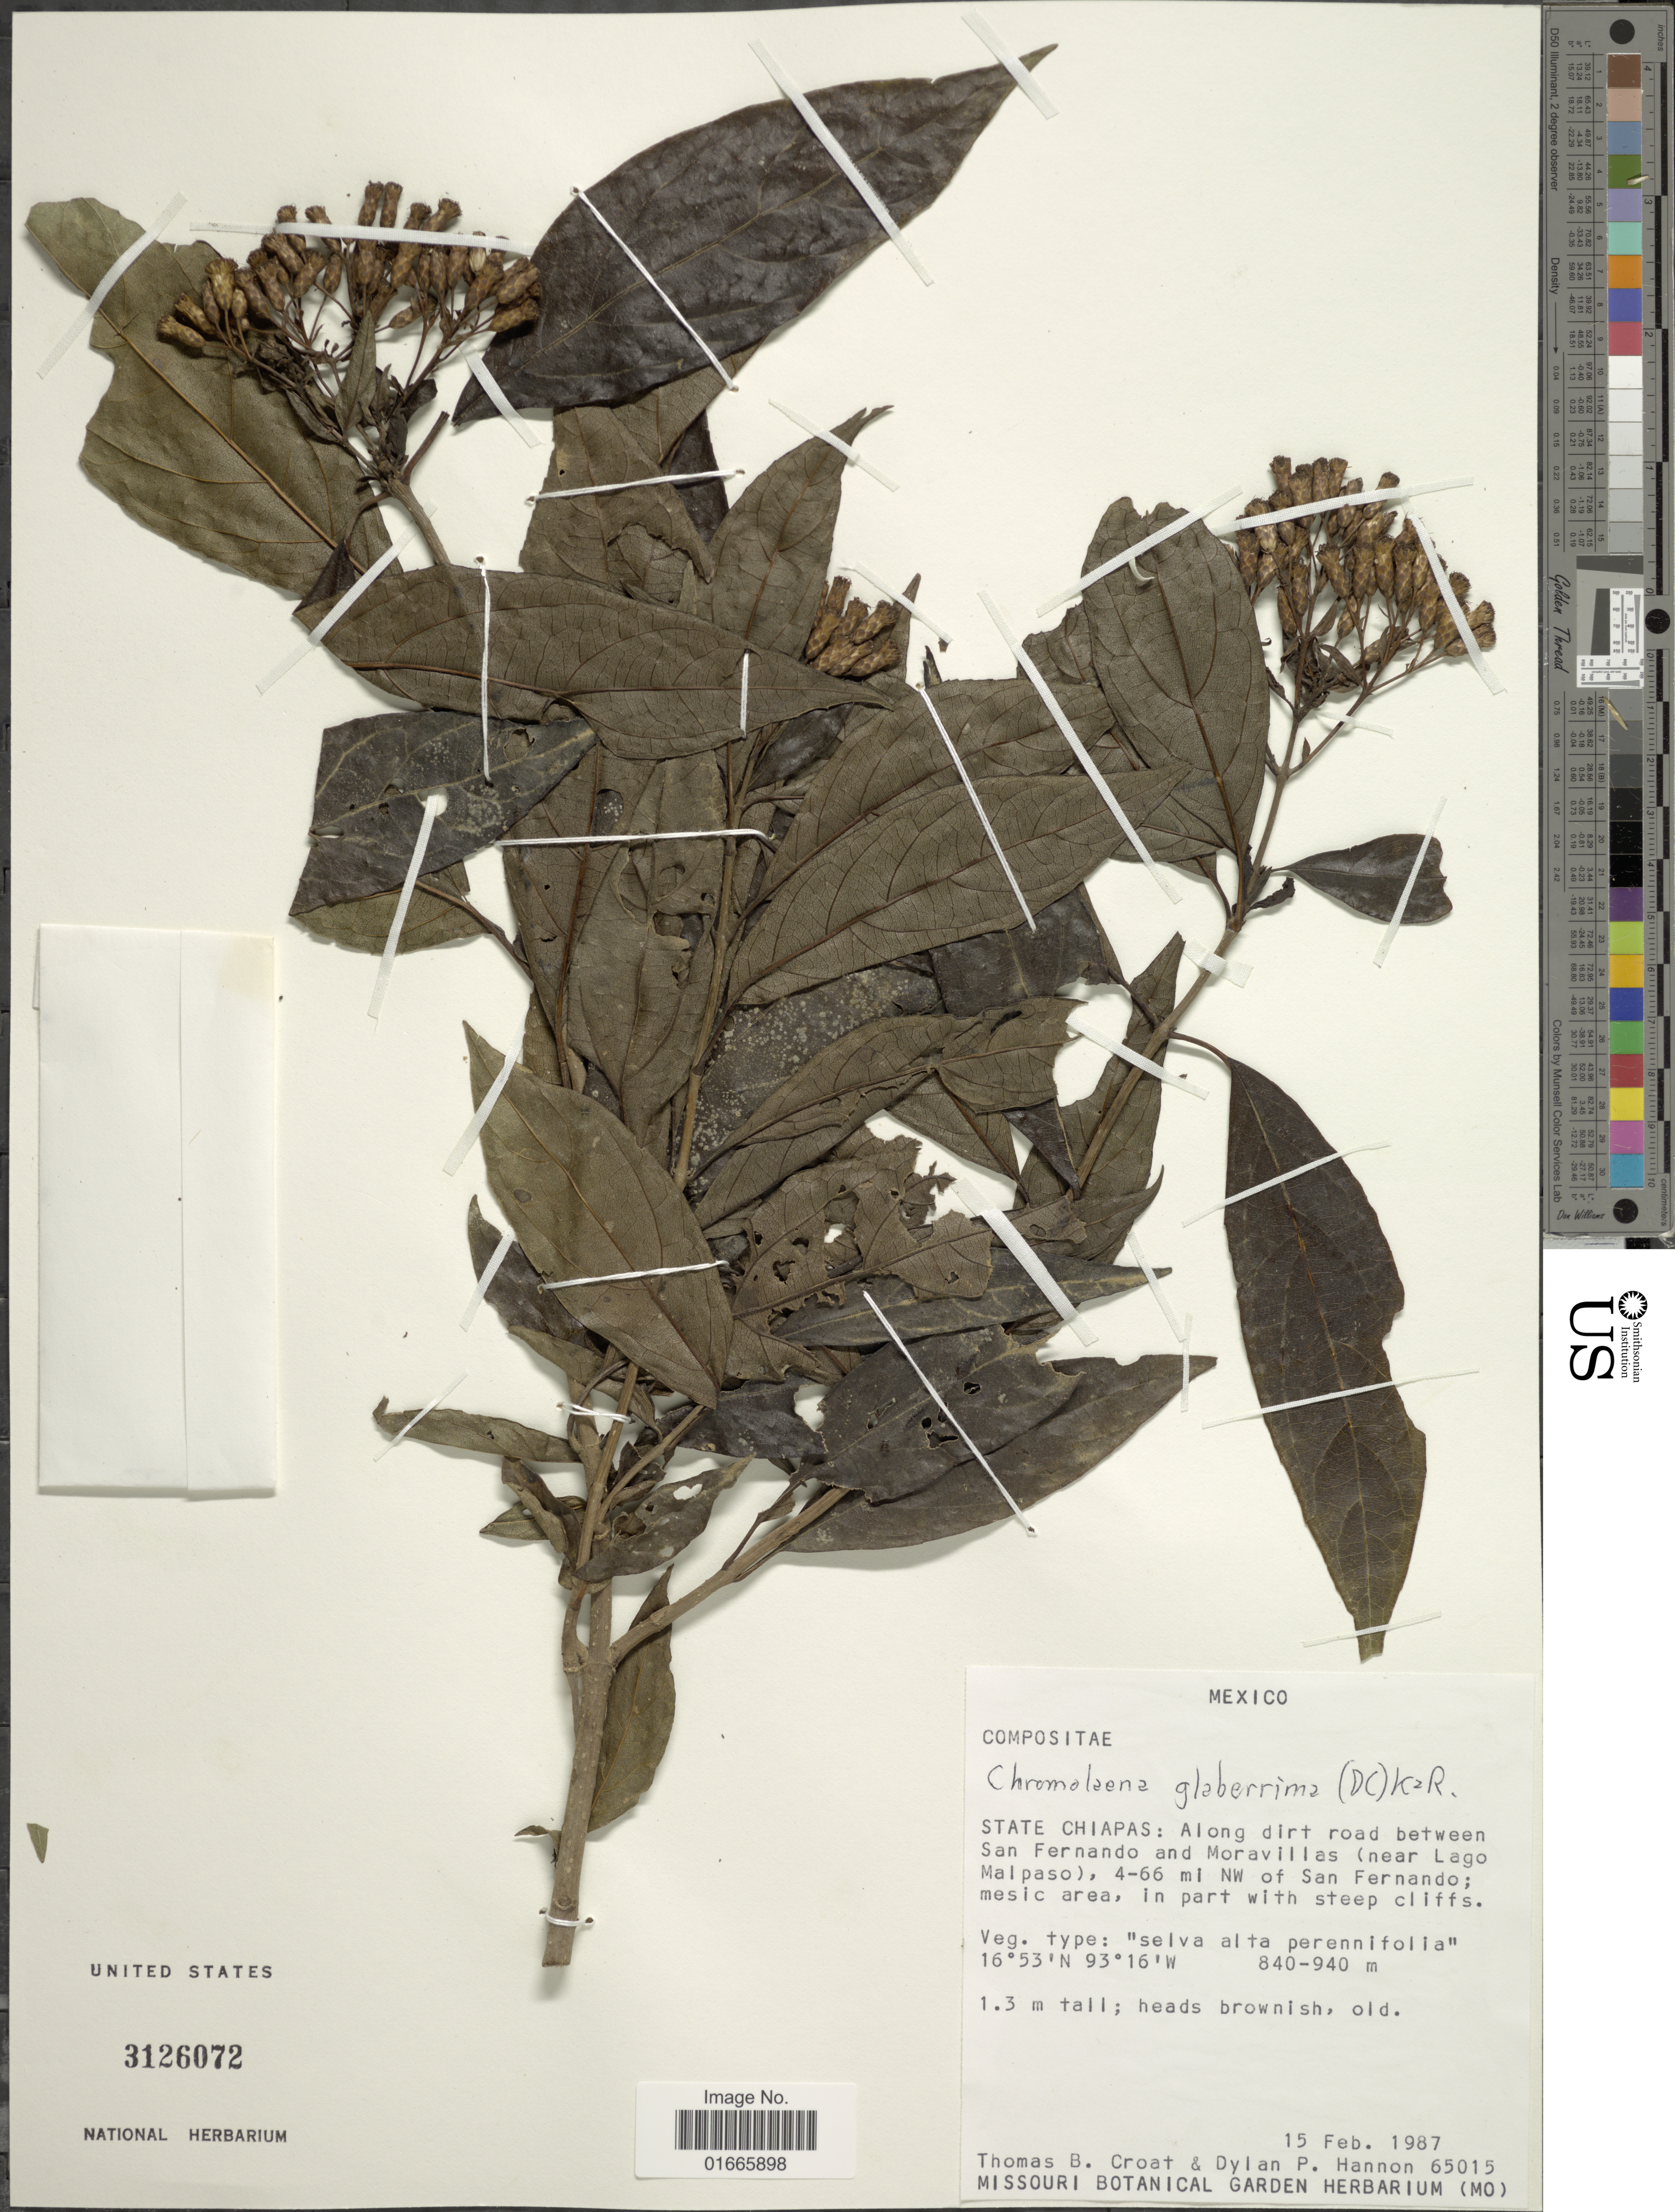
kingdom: Plantae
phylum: Tracheophyta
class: Magnoliopsida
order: Asterales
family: Asteraceae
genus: Chromolaena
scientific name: Chromolaena glaberrima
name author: (DC.) R.M. King & H. Rob.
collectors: T. B. Croat & D. Hannon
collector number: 65015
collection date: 1987-02-15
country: Mexico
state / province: Chiapas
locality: Along dirt road between San Fernando and Moravilles (near Lago Mal paso), 4-66 mi NW of San Fernando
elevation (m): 840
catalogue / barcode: US 3126072